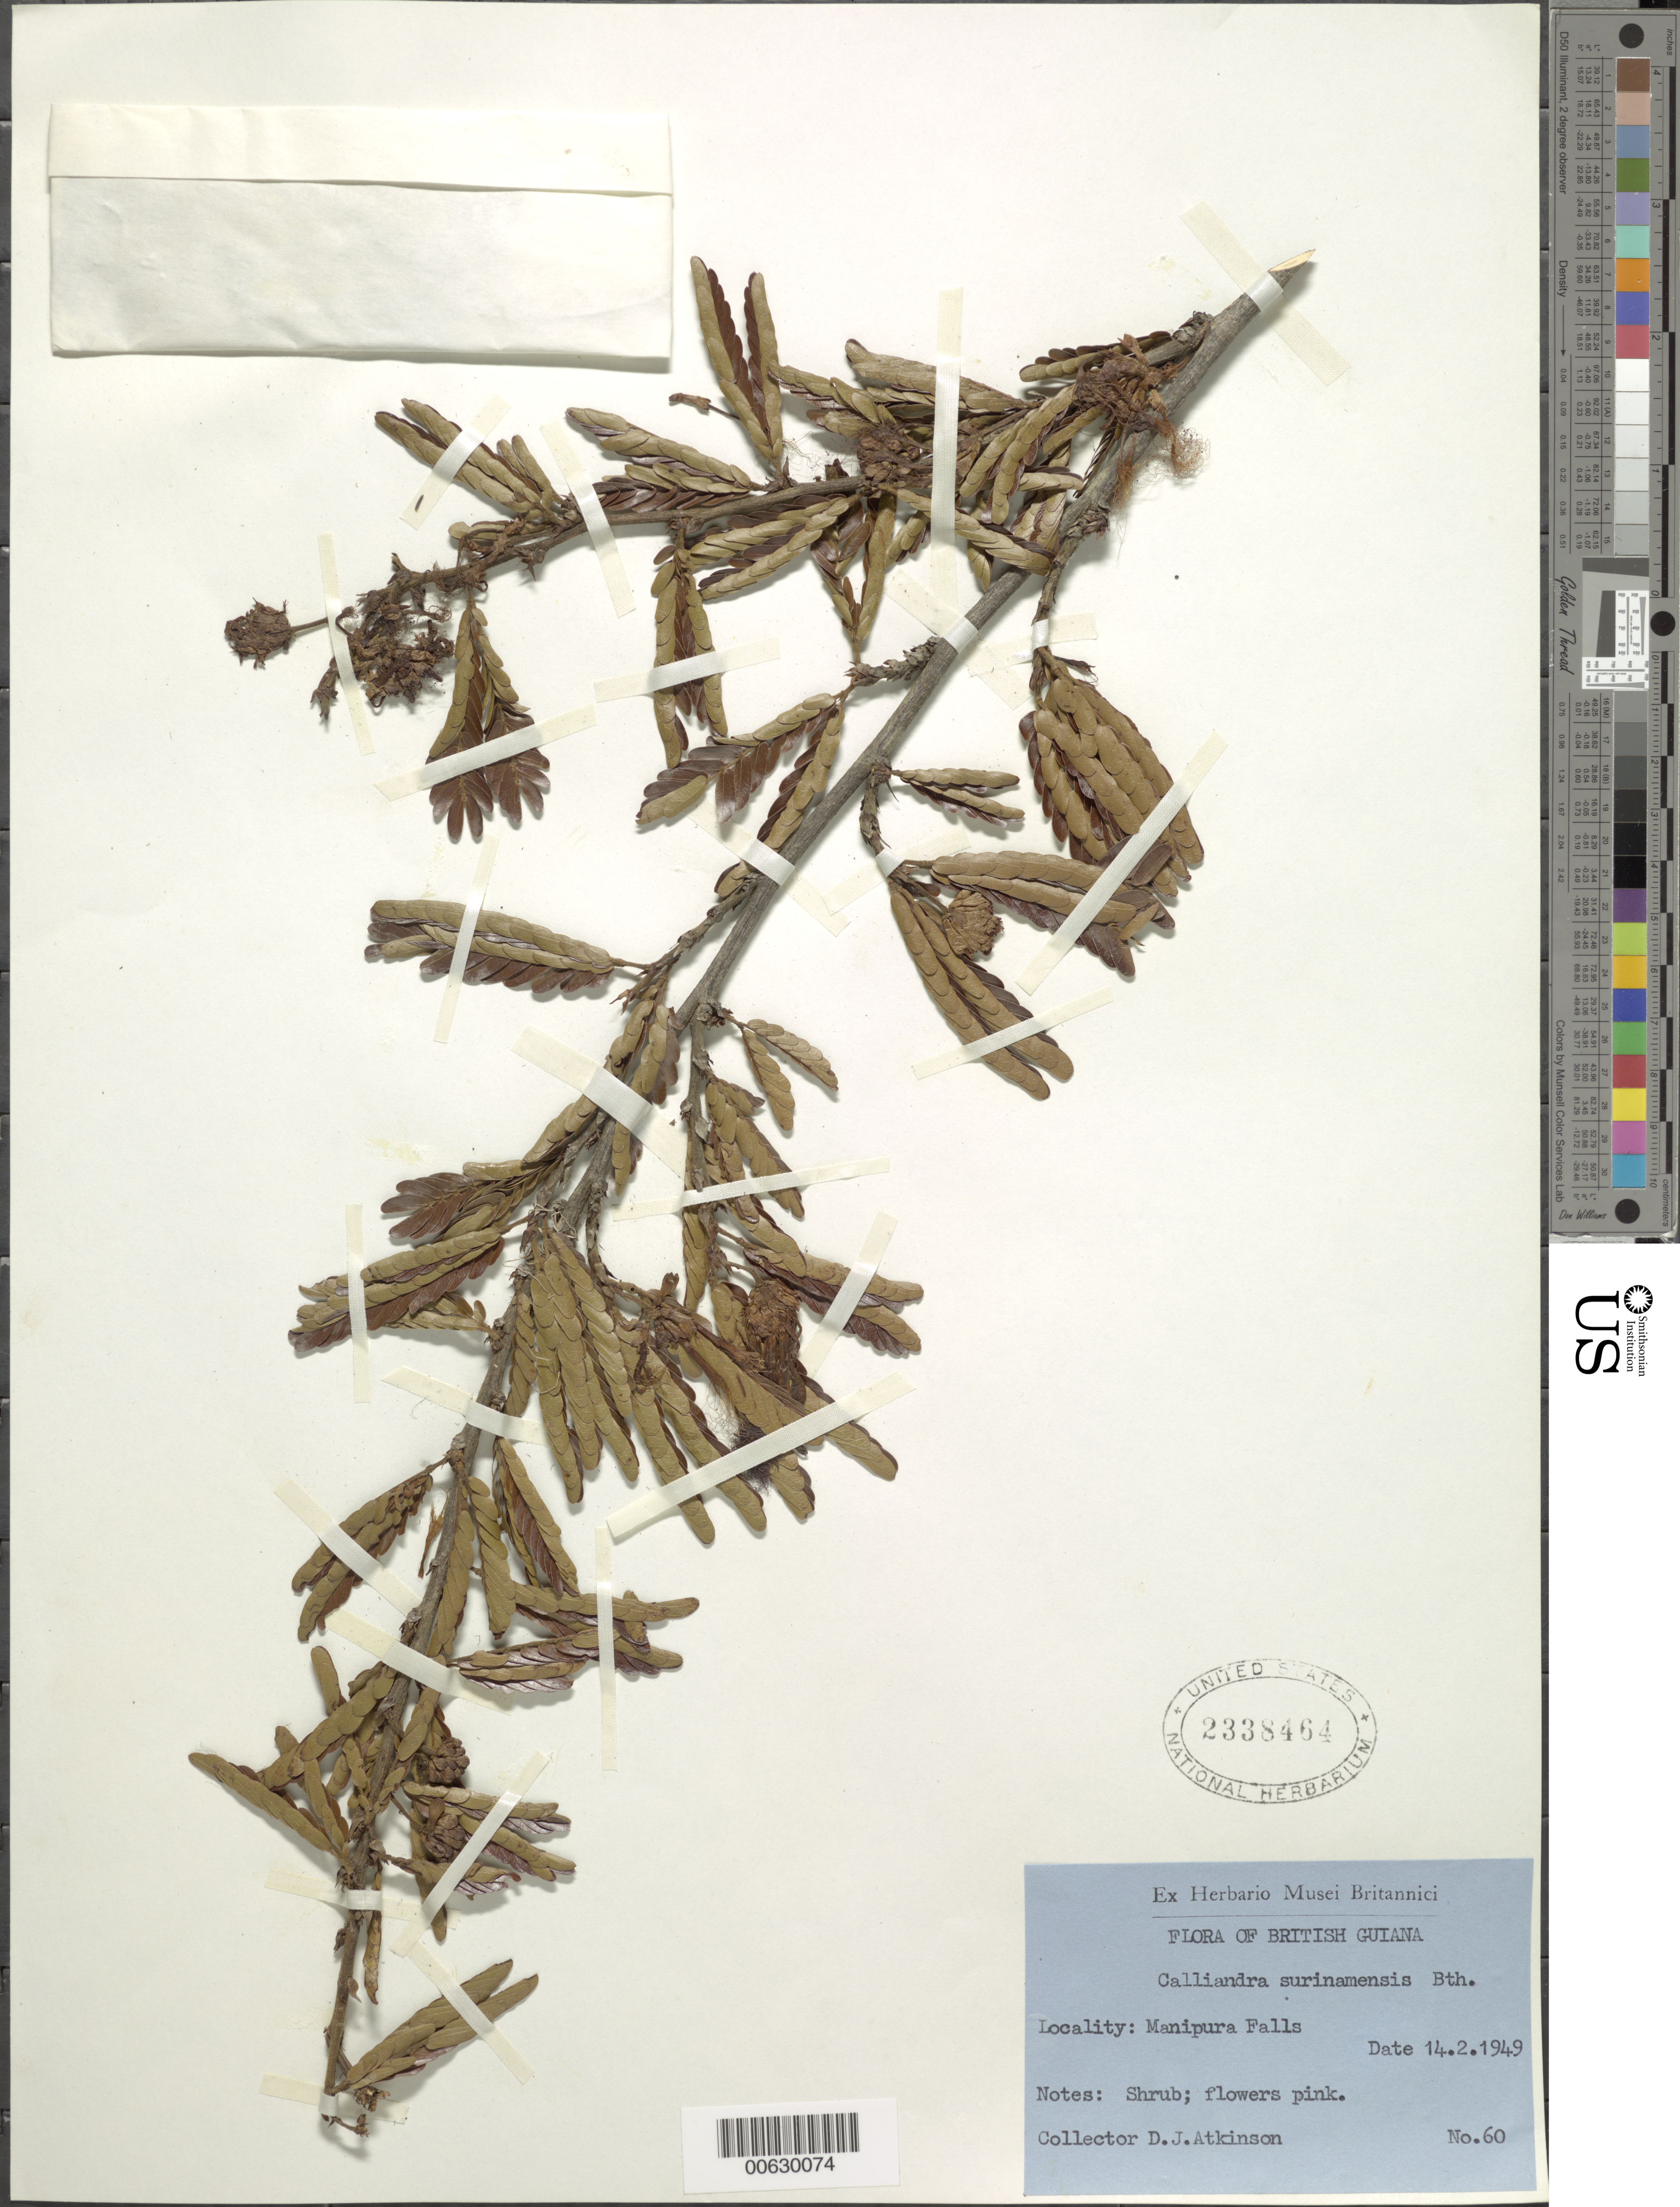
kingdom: Plantae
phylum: Tracheophyta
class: Magnoliopsida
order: Fabales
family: Fabaceae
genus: Calliandra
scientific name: Calliandra surinamensis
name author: Benth.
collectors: D. Atkinson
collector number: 60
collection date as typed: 14-Feb-49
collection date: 1949-02-14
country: Guyana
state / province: Potaro-Siparuni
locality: Maniparu Falls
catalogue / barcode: US 2338464